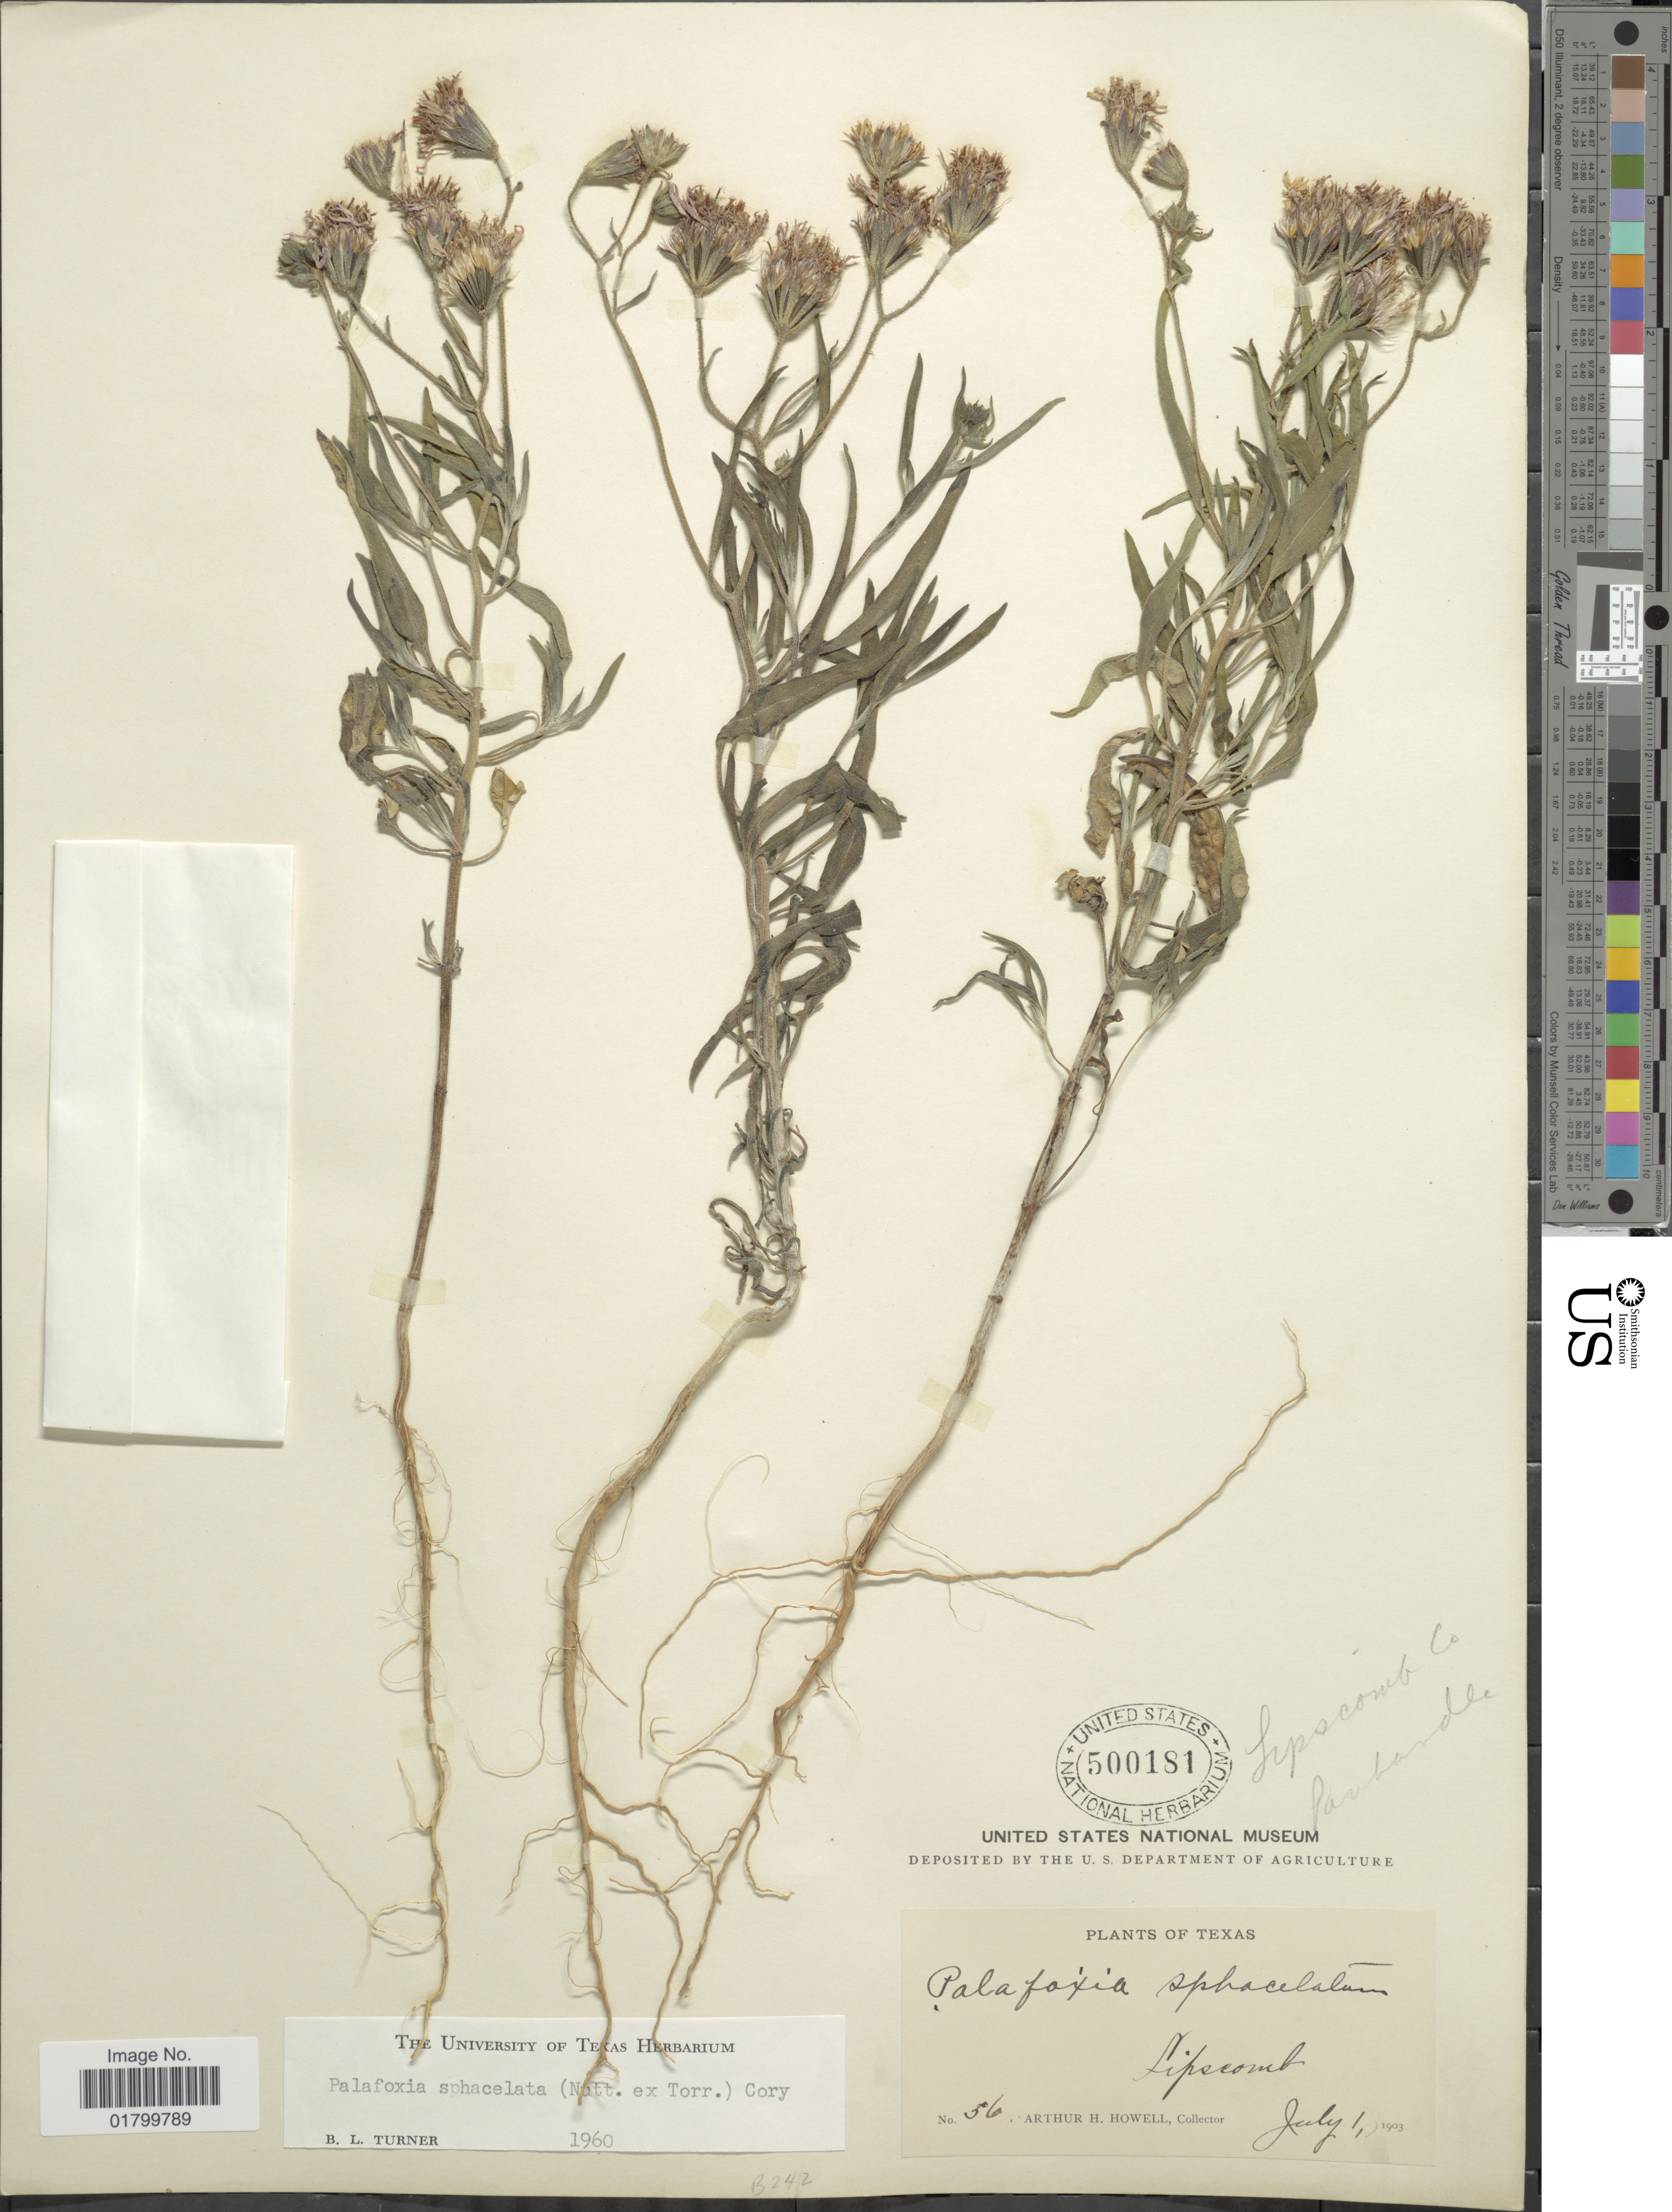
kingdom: Plantae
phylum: Tracheophyta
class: Magnoliopsida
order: Asterales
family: Asteraceae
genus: Palafoxia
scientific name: Palafoxia sphacelata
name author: (Nutt. ex Torr.) Cory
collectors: A. H. Howell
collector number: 56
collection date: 1903-07-01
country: United States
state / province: Texas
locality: Lipscomb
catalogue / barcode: US 500181